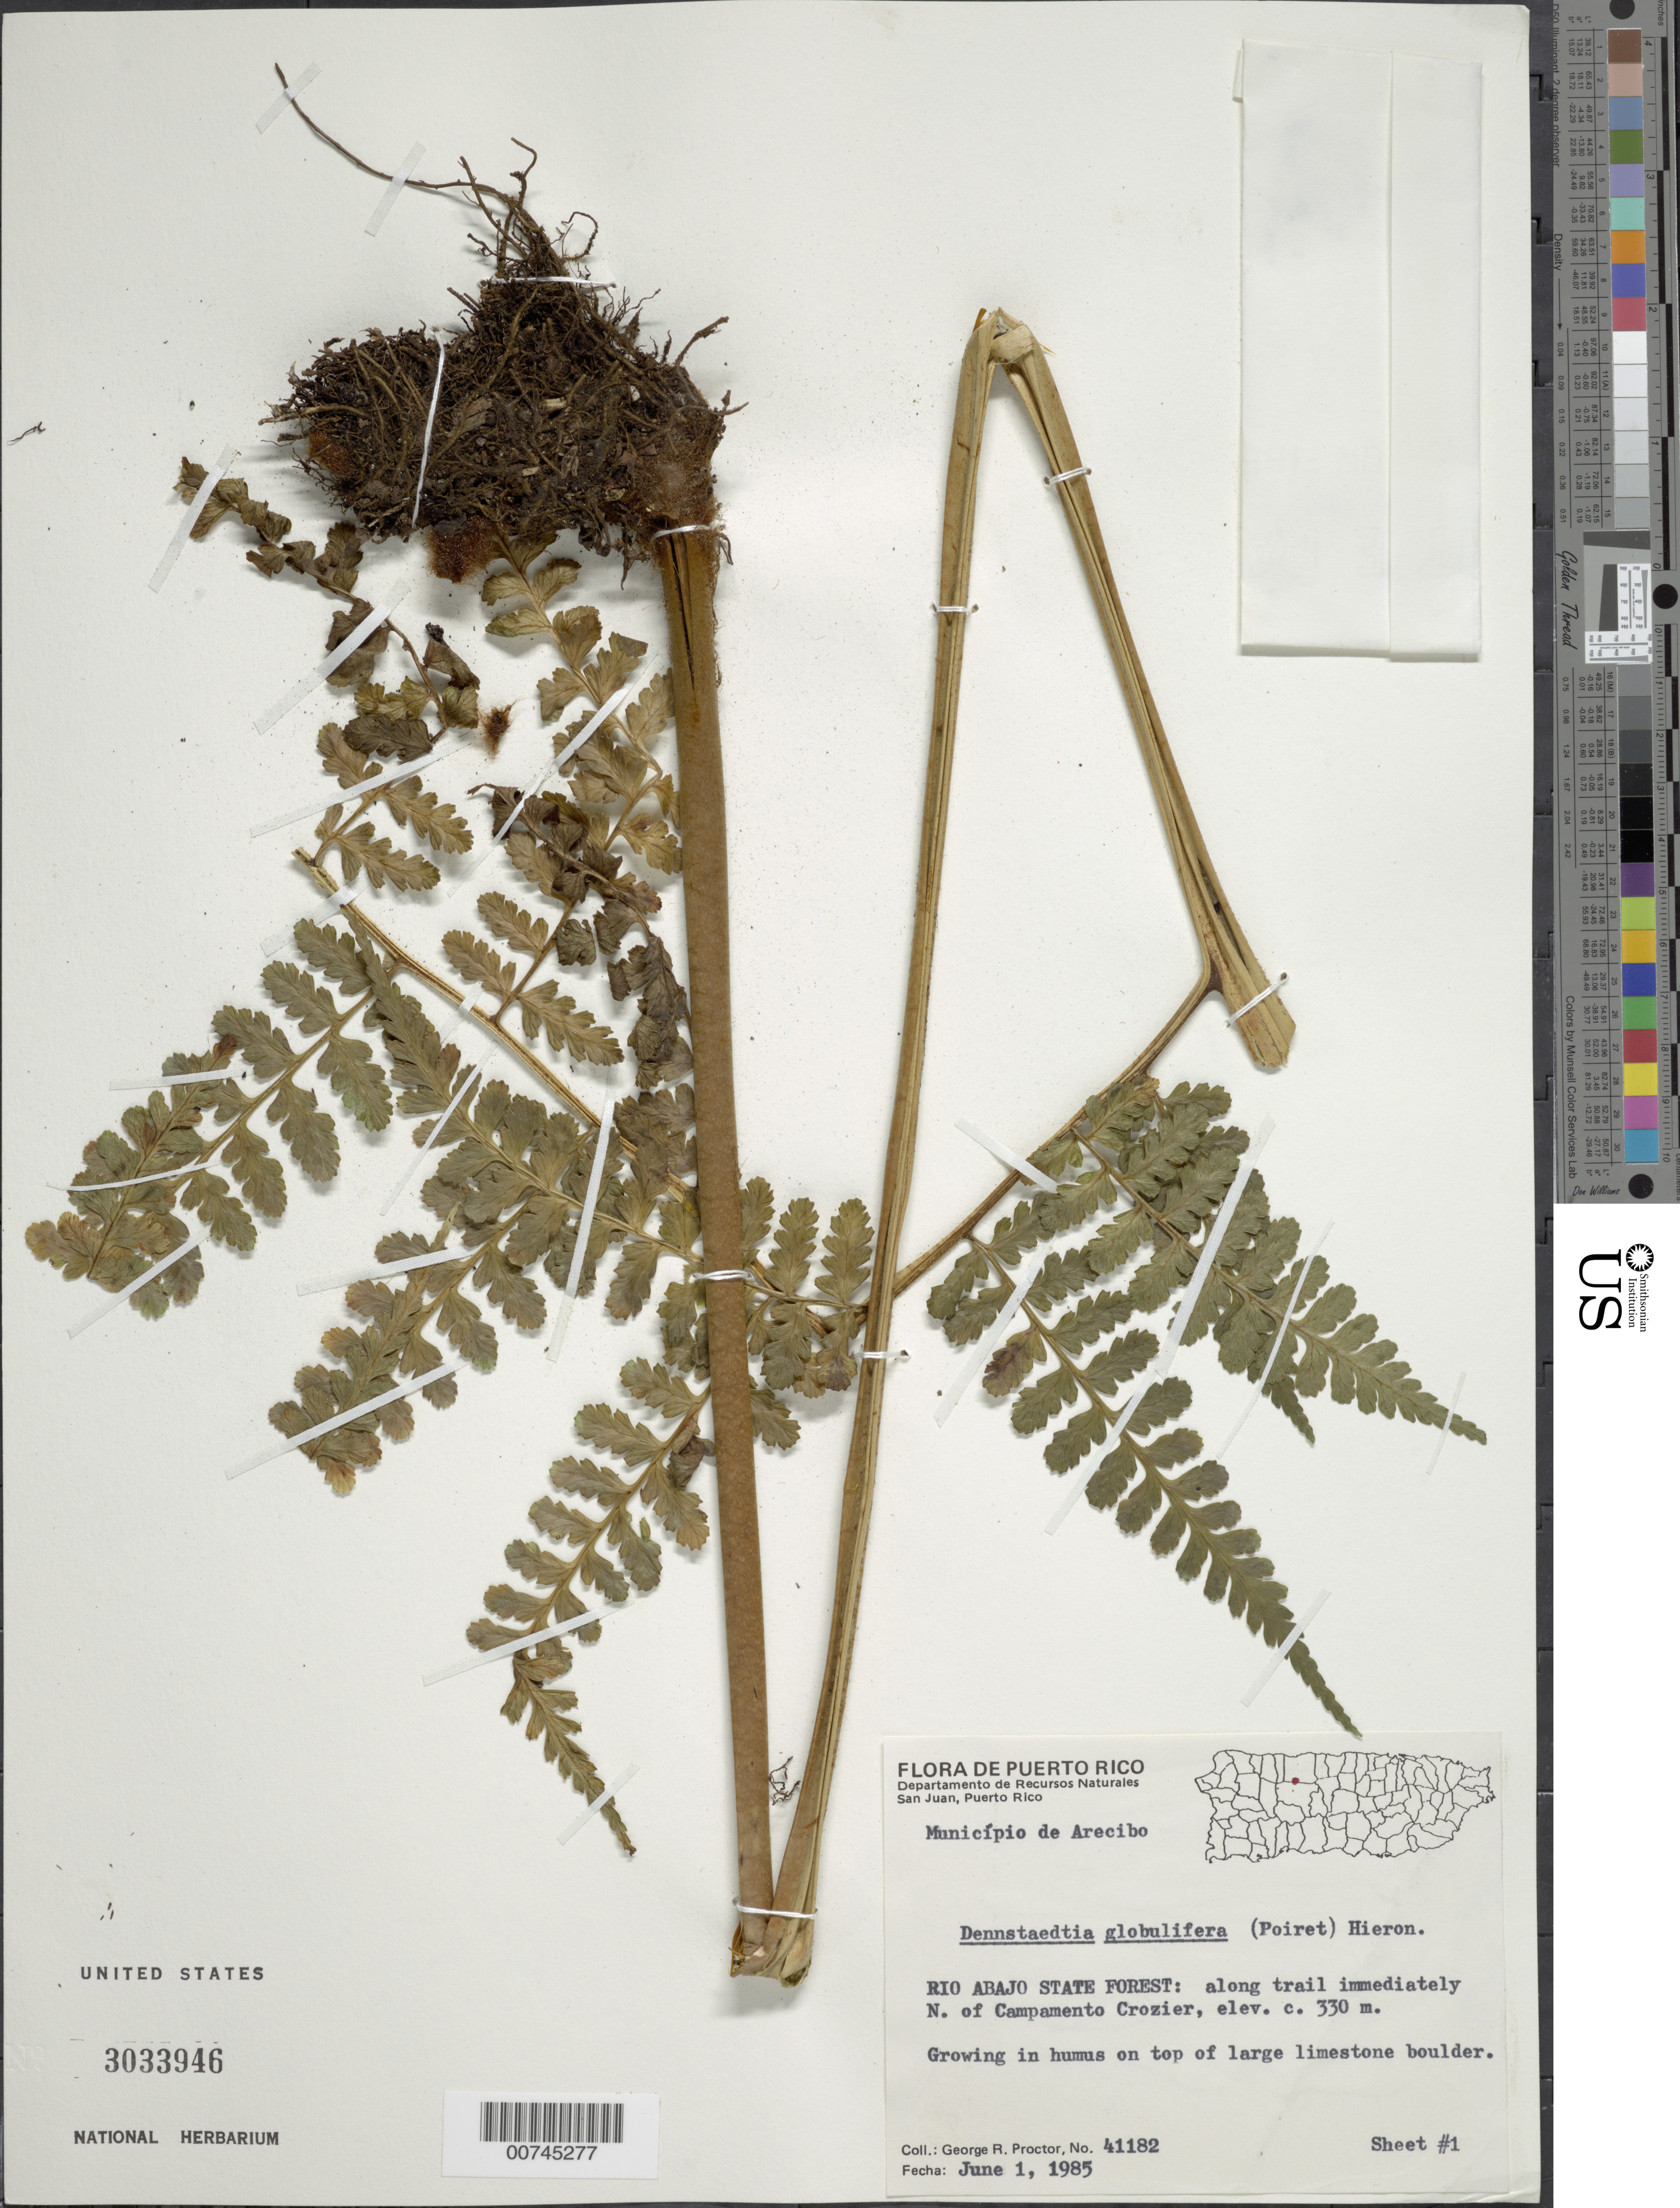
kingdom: Plantae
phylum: Tracheophyta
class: Polypodiopsida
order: Polypodiales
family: Dennstaedtiaceae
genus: Dennstaedtia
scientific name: Dennstaedtia globulifera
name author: (Poir.) Hieron.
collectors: G. R. Proctor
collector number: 41182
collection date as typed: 01 Jun 1985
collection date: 1985-06-01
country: Puerto Rico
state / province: Arecibo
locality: Rio Abajo State Forest: along trail inmediately N. of Campamento Crozier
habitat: Growing in humus on top of large limestone boulder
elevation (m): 330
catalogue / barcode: US 3033946